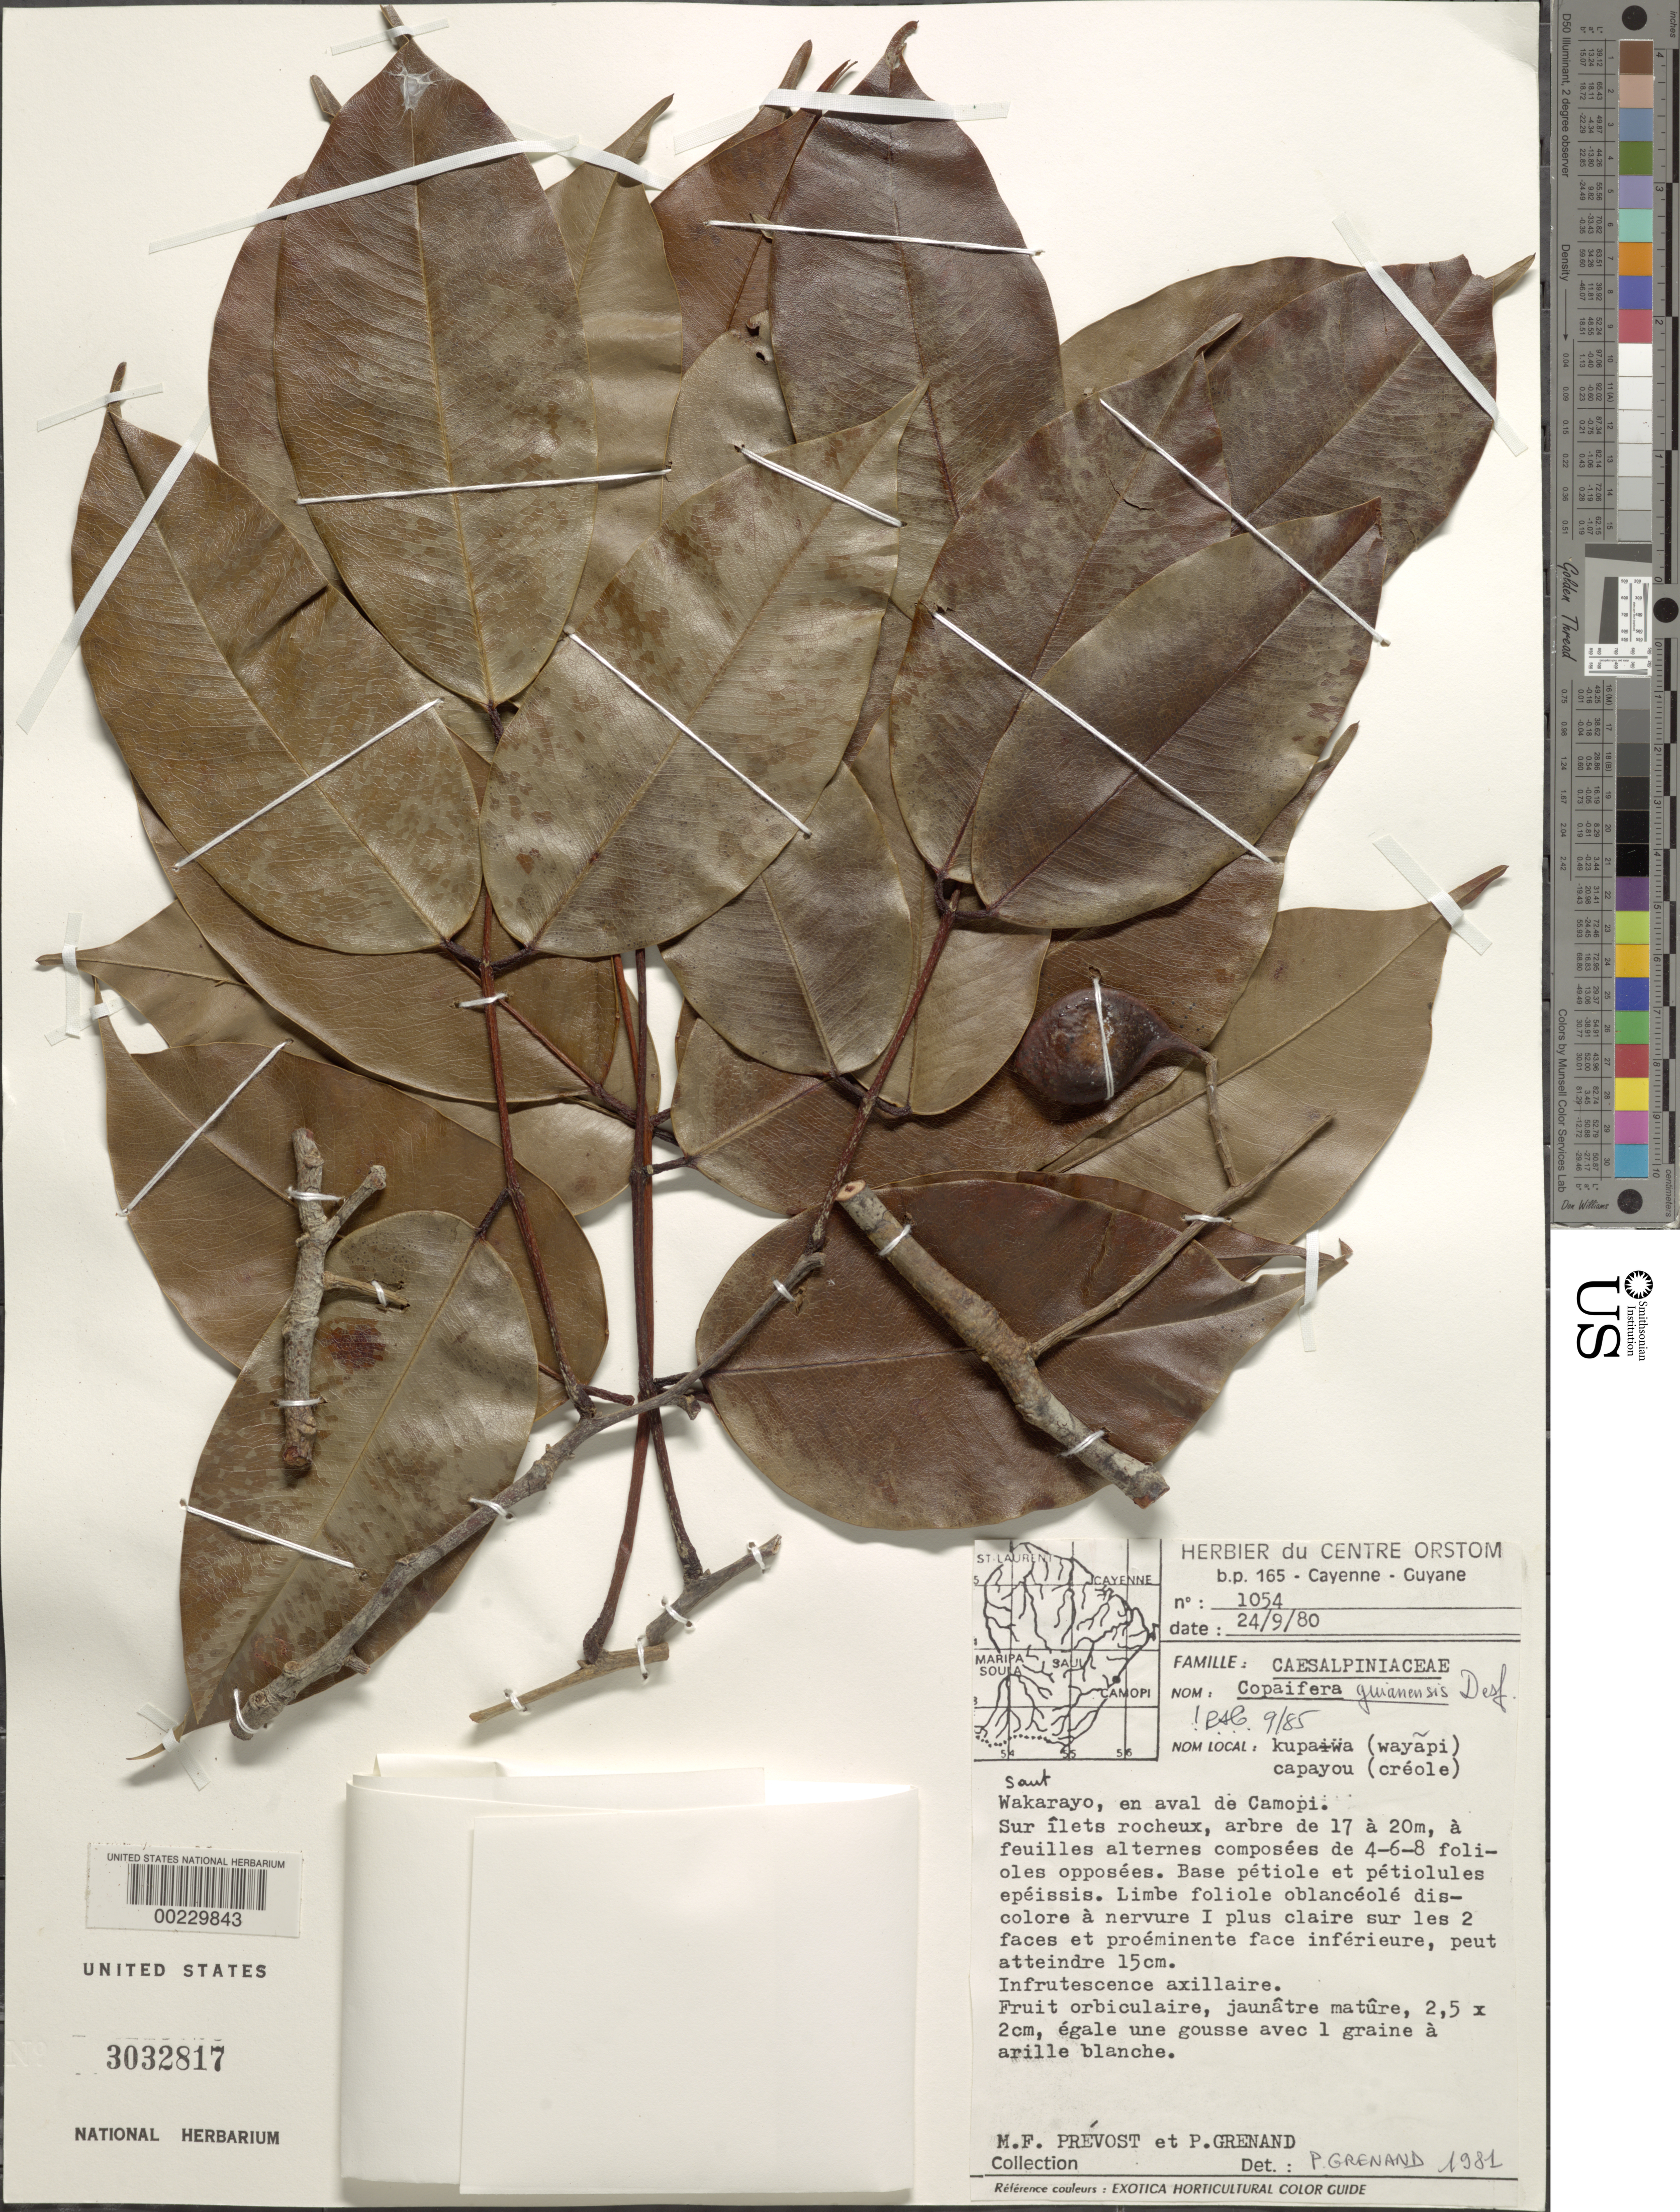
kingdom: Plantae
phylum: Tracheophyta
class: Magnoliopsida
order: Fabales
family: Fabaceae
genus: Copaifera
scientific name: Copaifera guyanensis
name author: Desf.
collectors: M.-F. Prévost & P. Grenand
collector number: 1054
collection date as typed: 24 Sep 1980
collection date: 1980-09-24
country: French Guiana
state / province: Cayenne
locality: Wakarayo, downstream from camopi. [former arrondissement of inini.]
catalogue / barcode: US 3032817